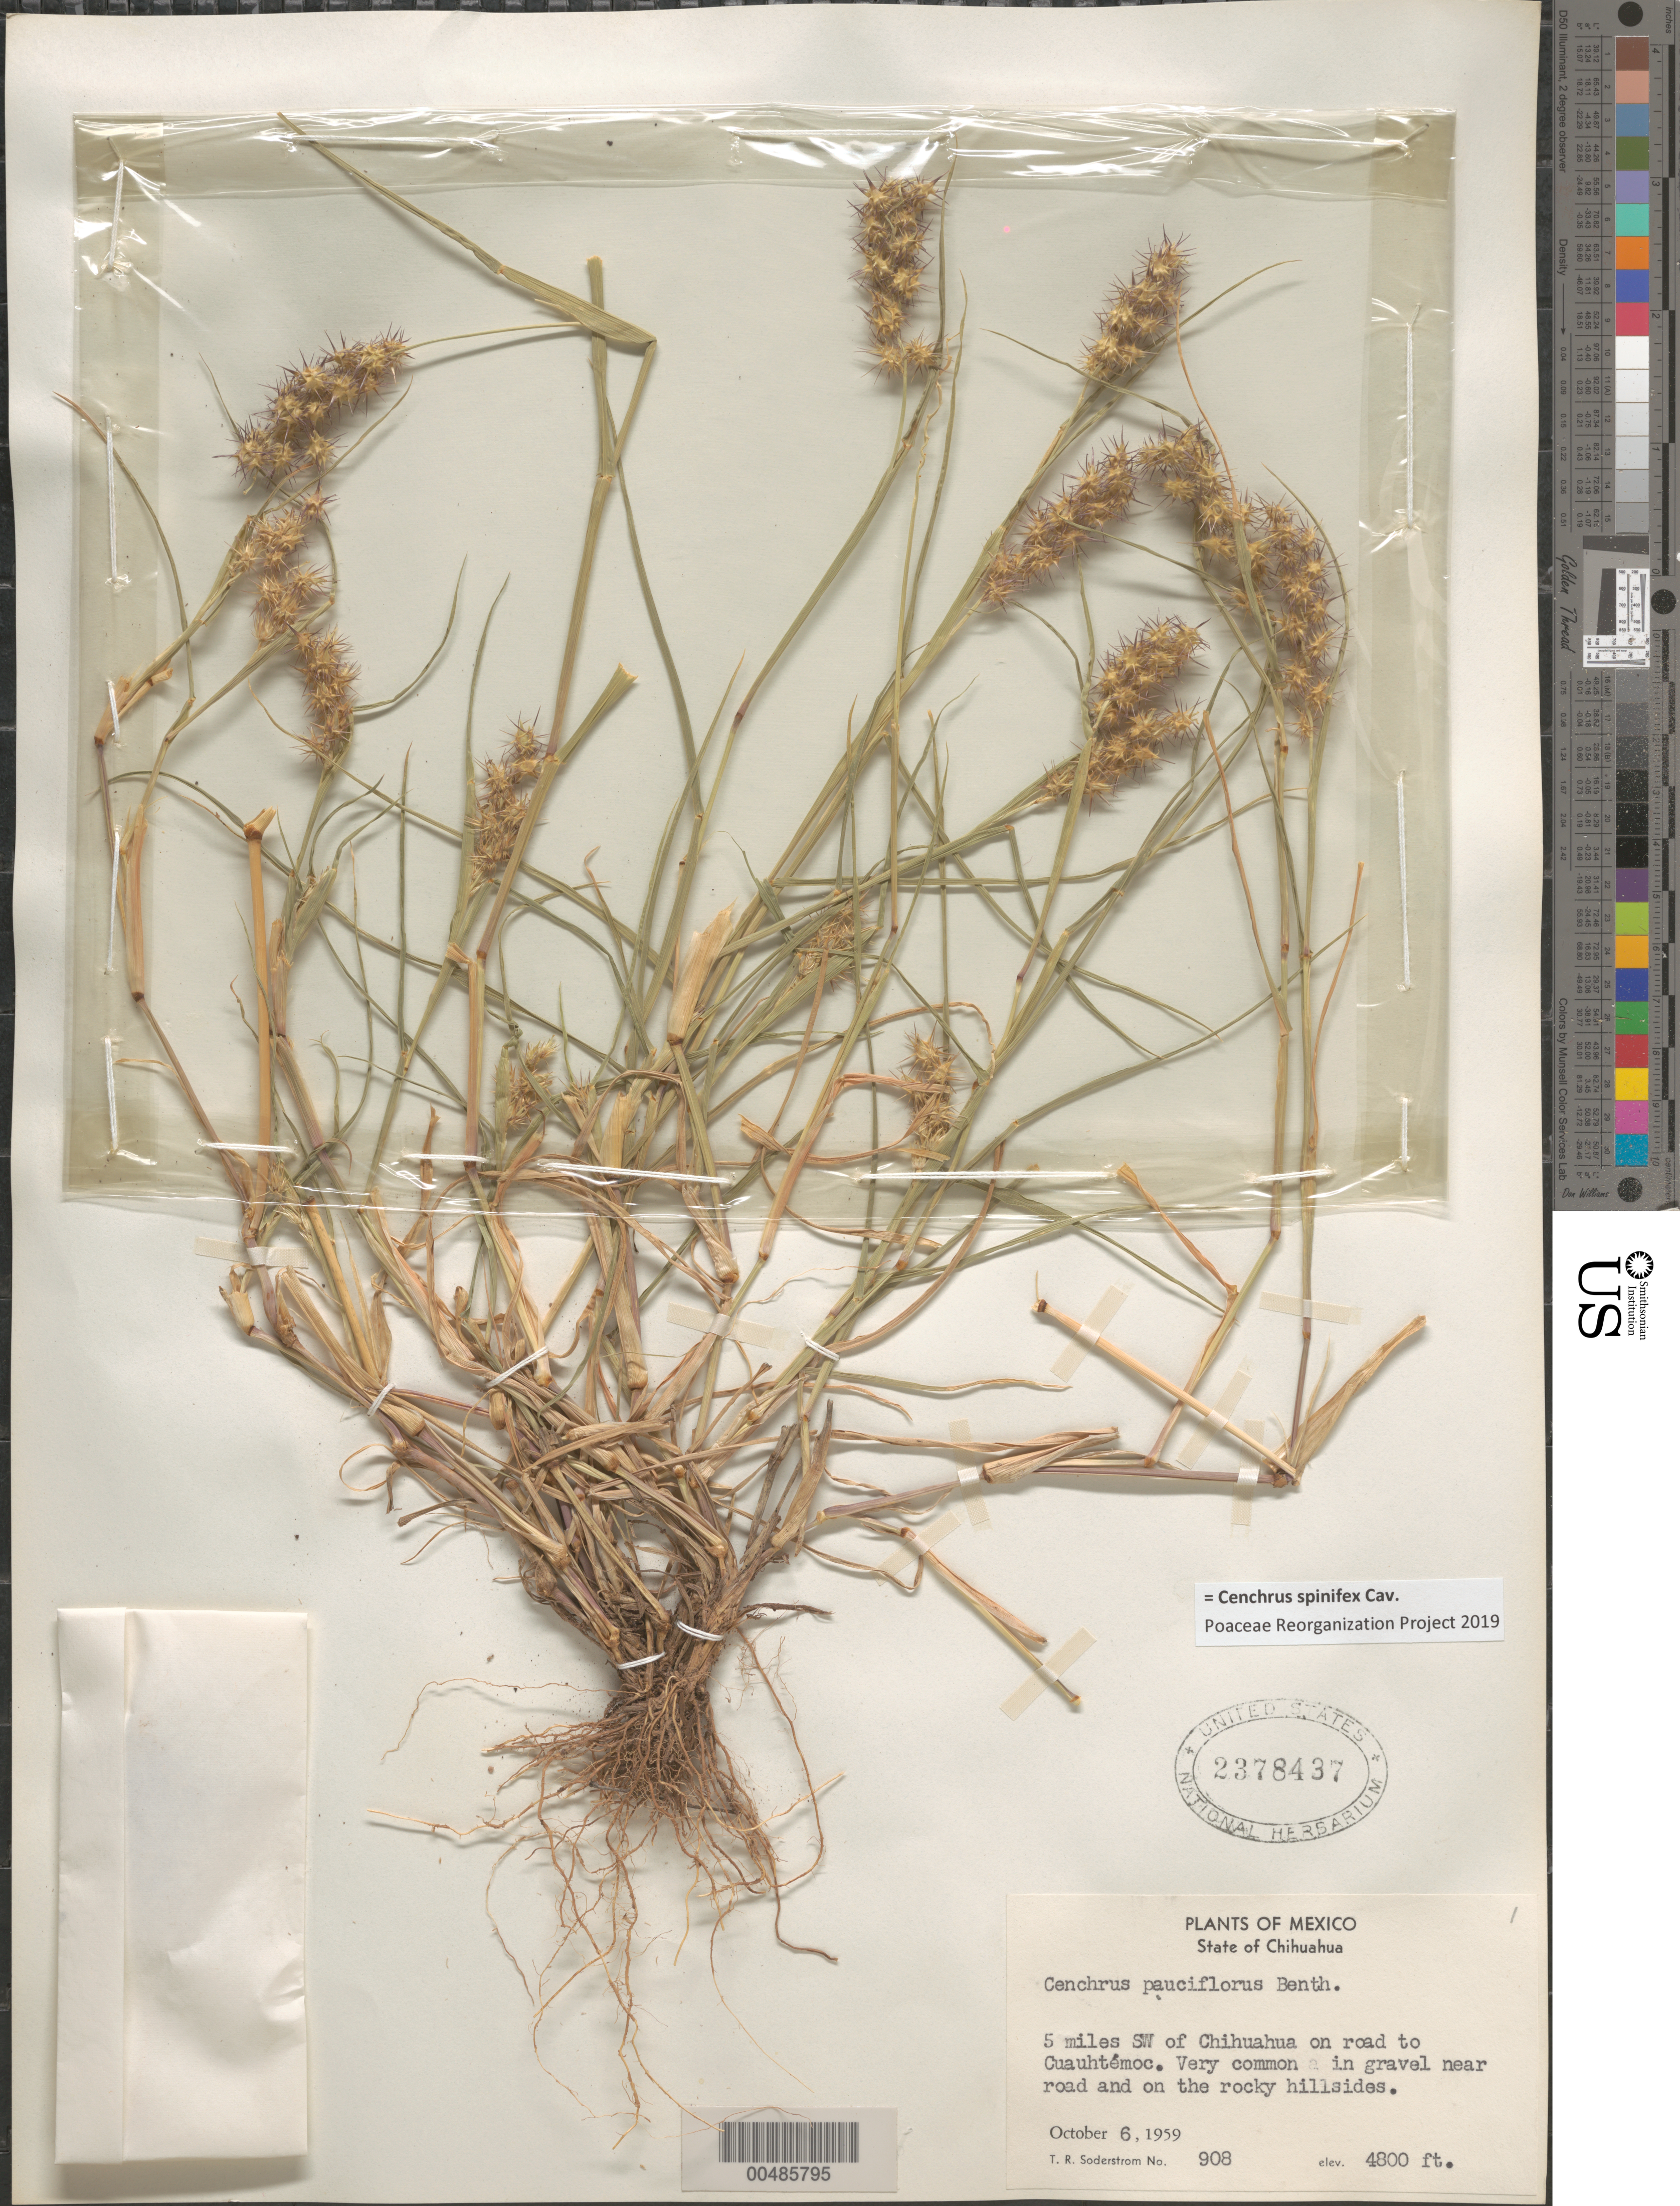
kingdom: Plantae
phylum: Tracheophyta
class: Liliopsida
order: Poales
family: Poaceae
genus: Cenchrus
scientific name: Cenchrus spinifex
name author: Cav.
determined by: Poaceae Reorganization Project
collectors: T. R. Soderstrom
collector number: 908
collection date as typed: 6 Oct 1959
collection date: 1959-10-06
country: Mexico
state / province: Chihuahua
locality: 5 mi SW of Chihuahua on road to Cuauhtémoc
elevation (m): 1463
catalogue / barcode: US 2378437